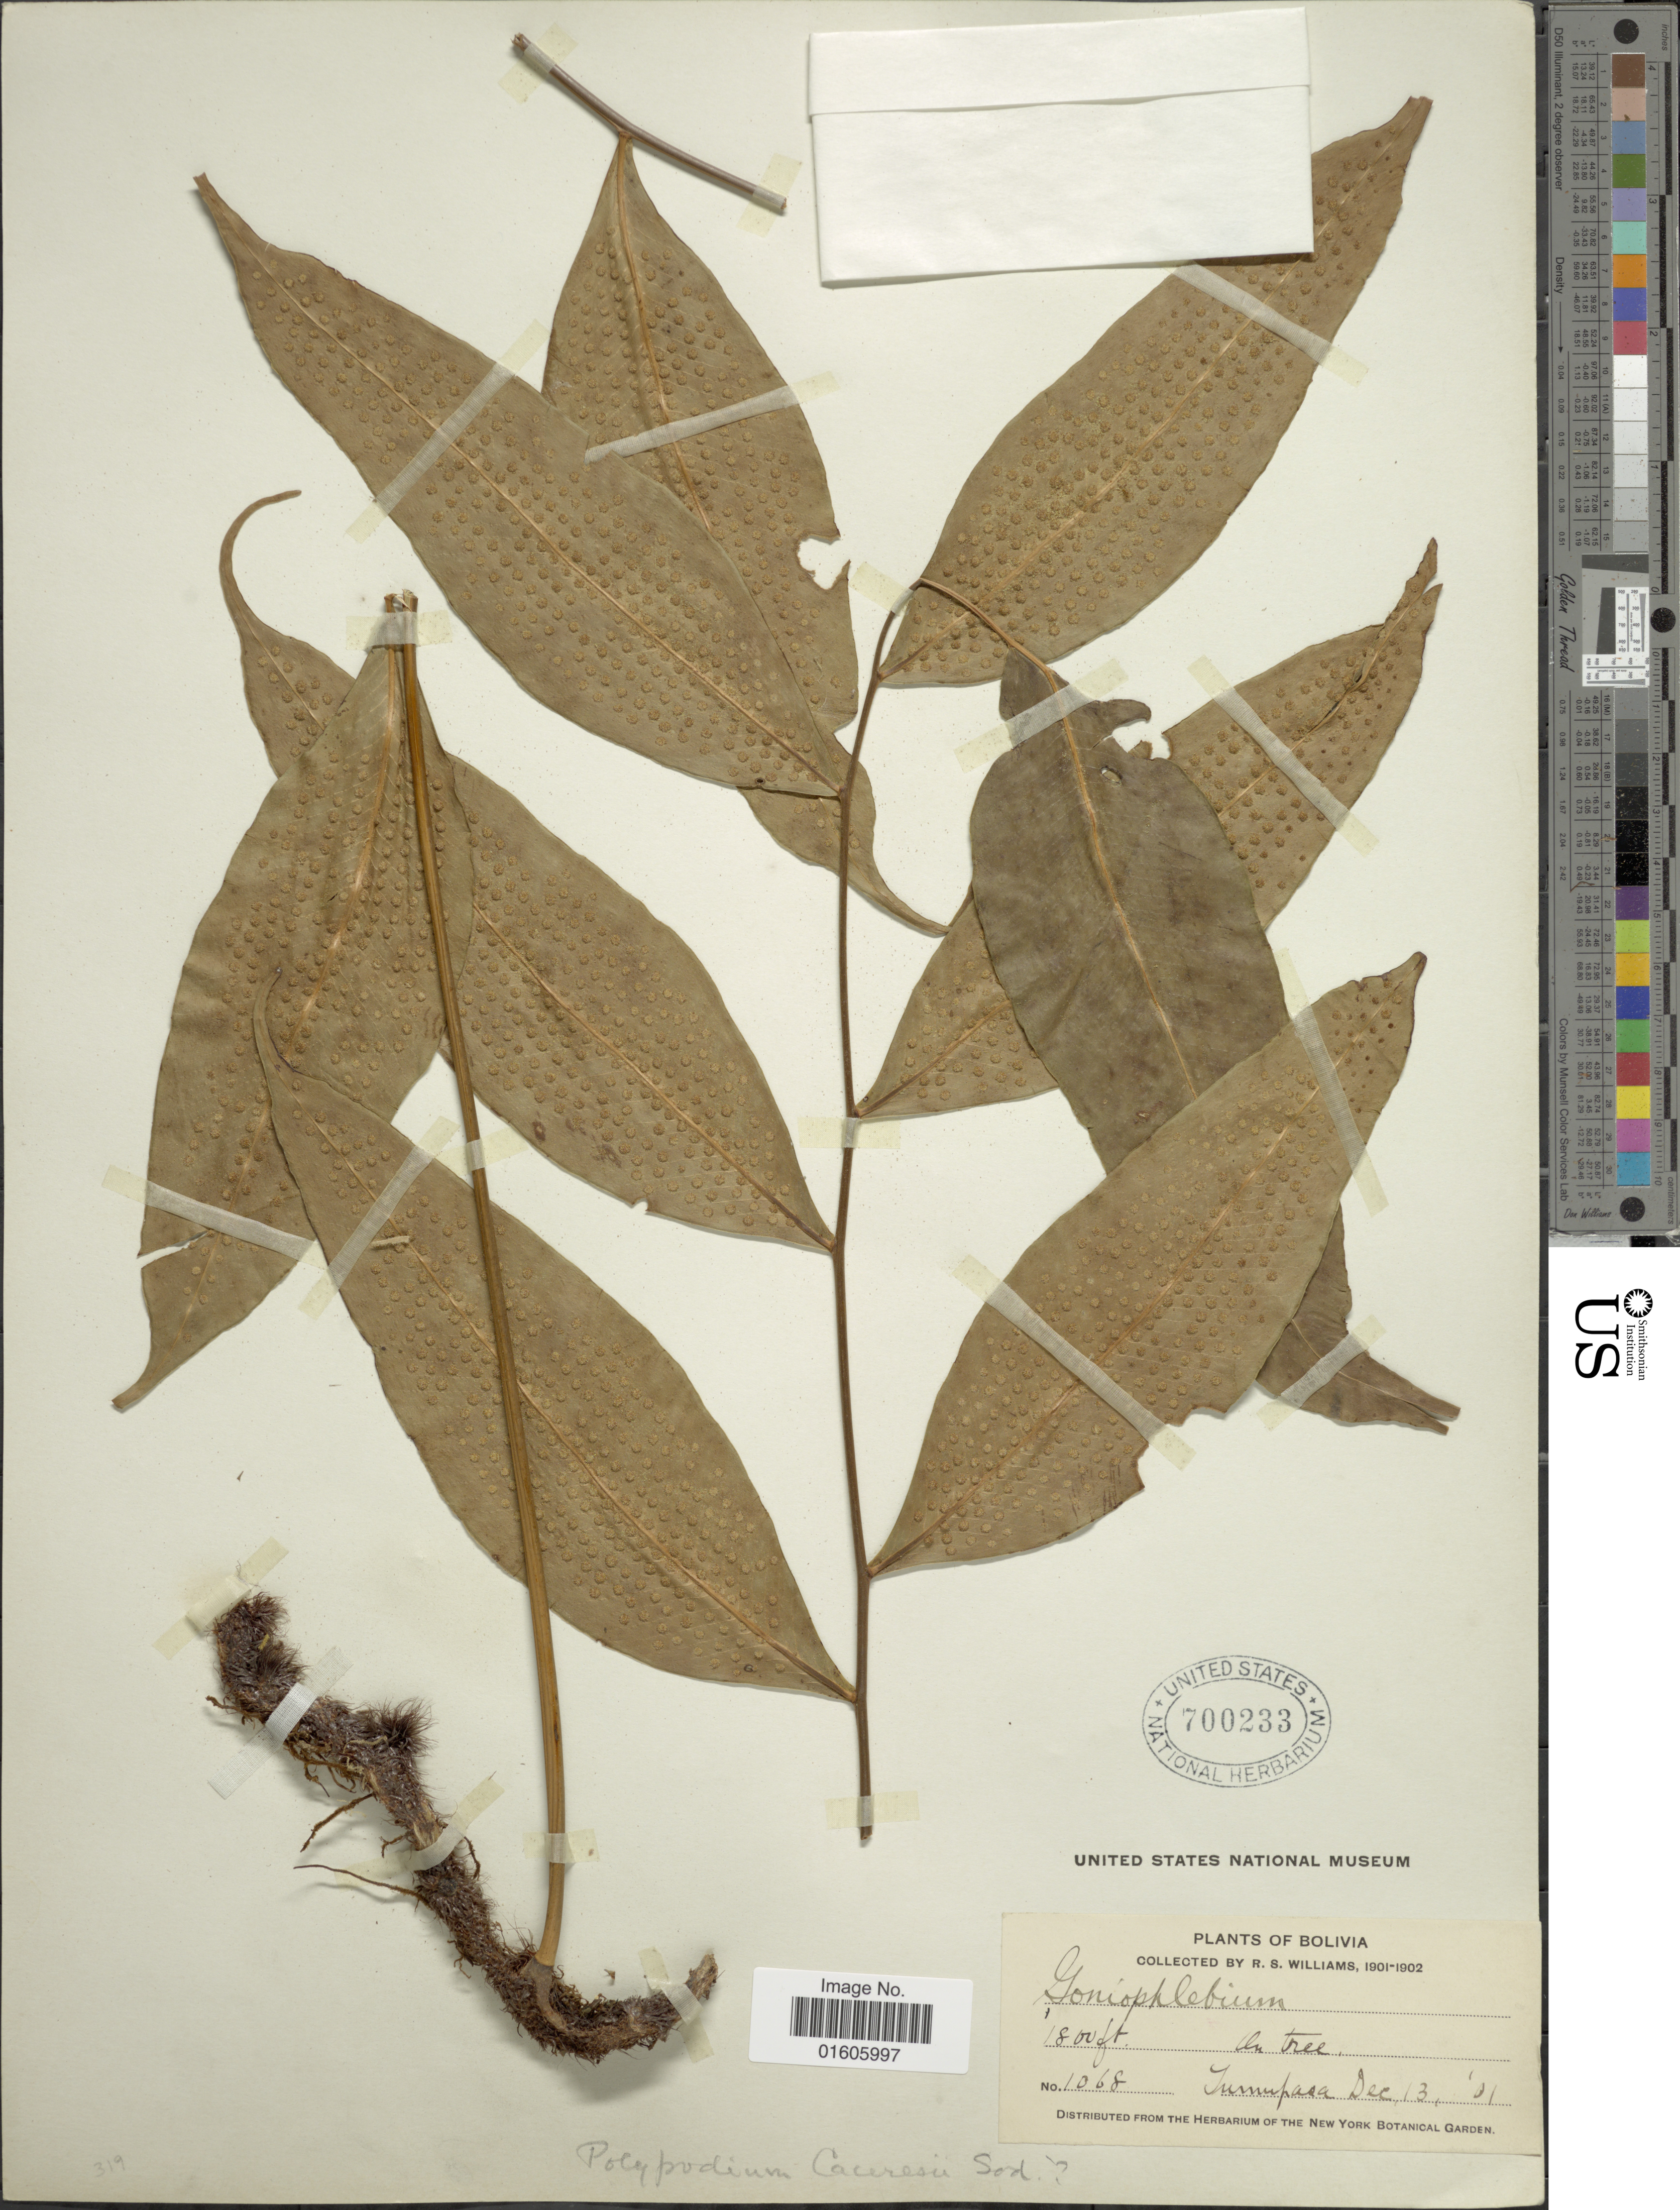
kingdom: Plantae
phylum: Tracheophyta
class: Polypodiopsida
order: Polypodiales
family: Polypodiaceae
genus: Serpocaulon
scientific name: Serpocaulon caceresii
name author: A.R. Sm.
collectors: R. S. Williams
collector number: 1068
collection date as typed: Dec. 13, '01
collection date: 1901-12-13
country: Bolivia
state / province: La Paz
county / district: Iturralde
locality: Tumupasa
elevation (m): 549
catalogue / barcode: US 700233